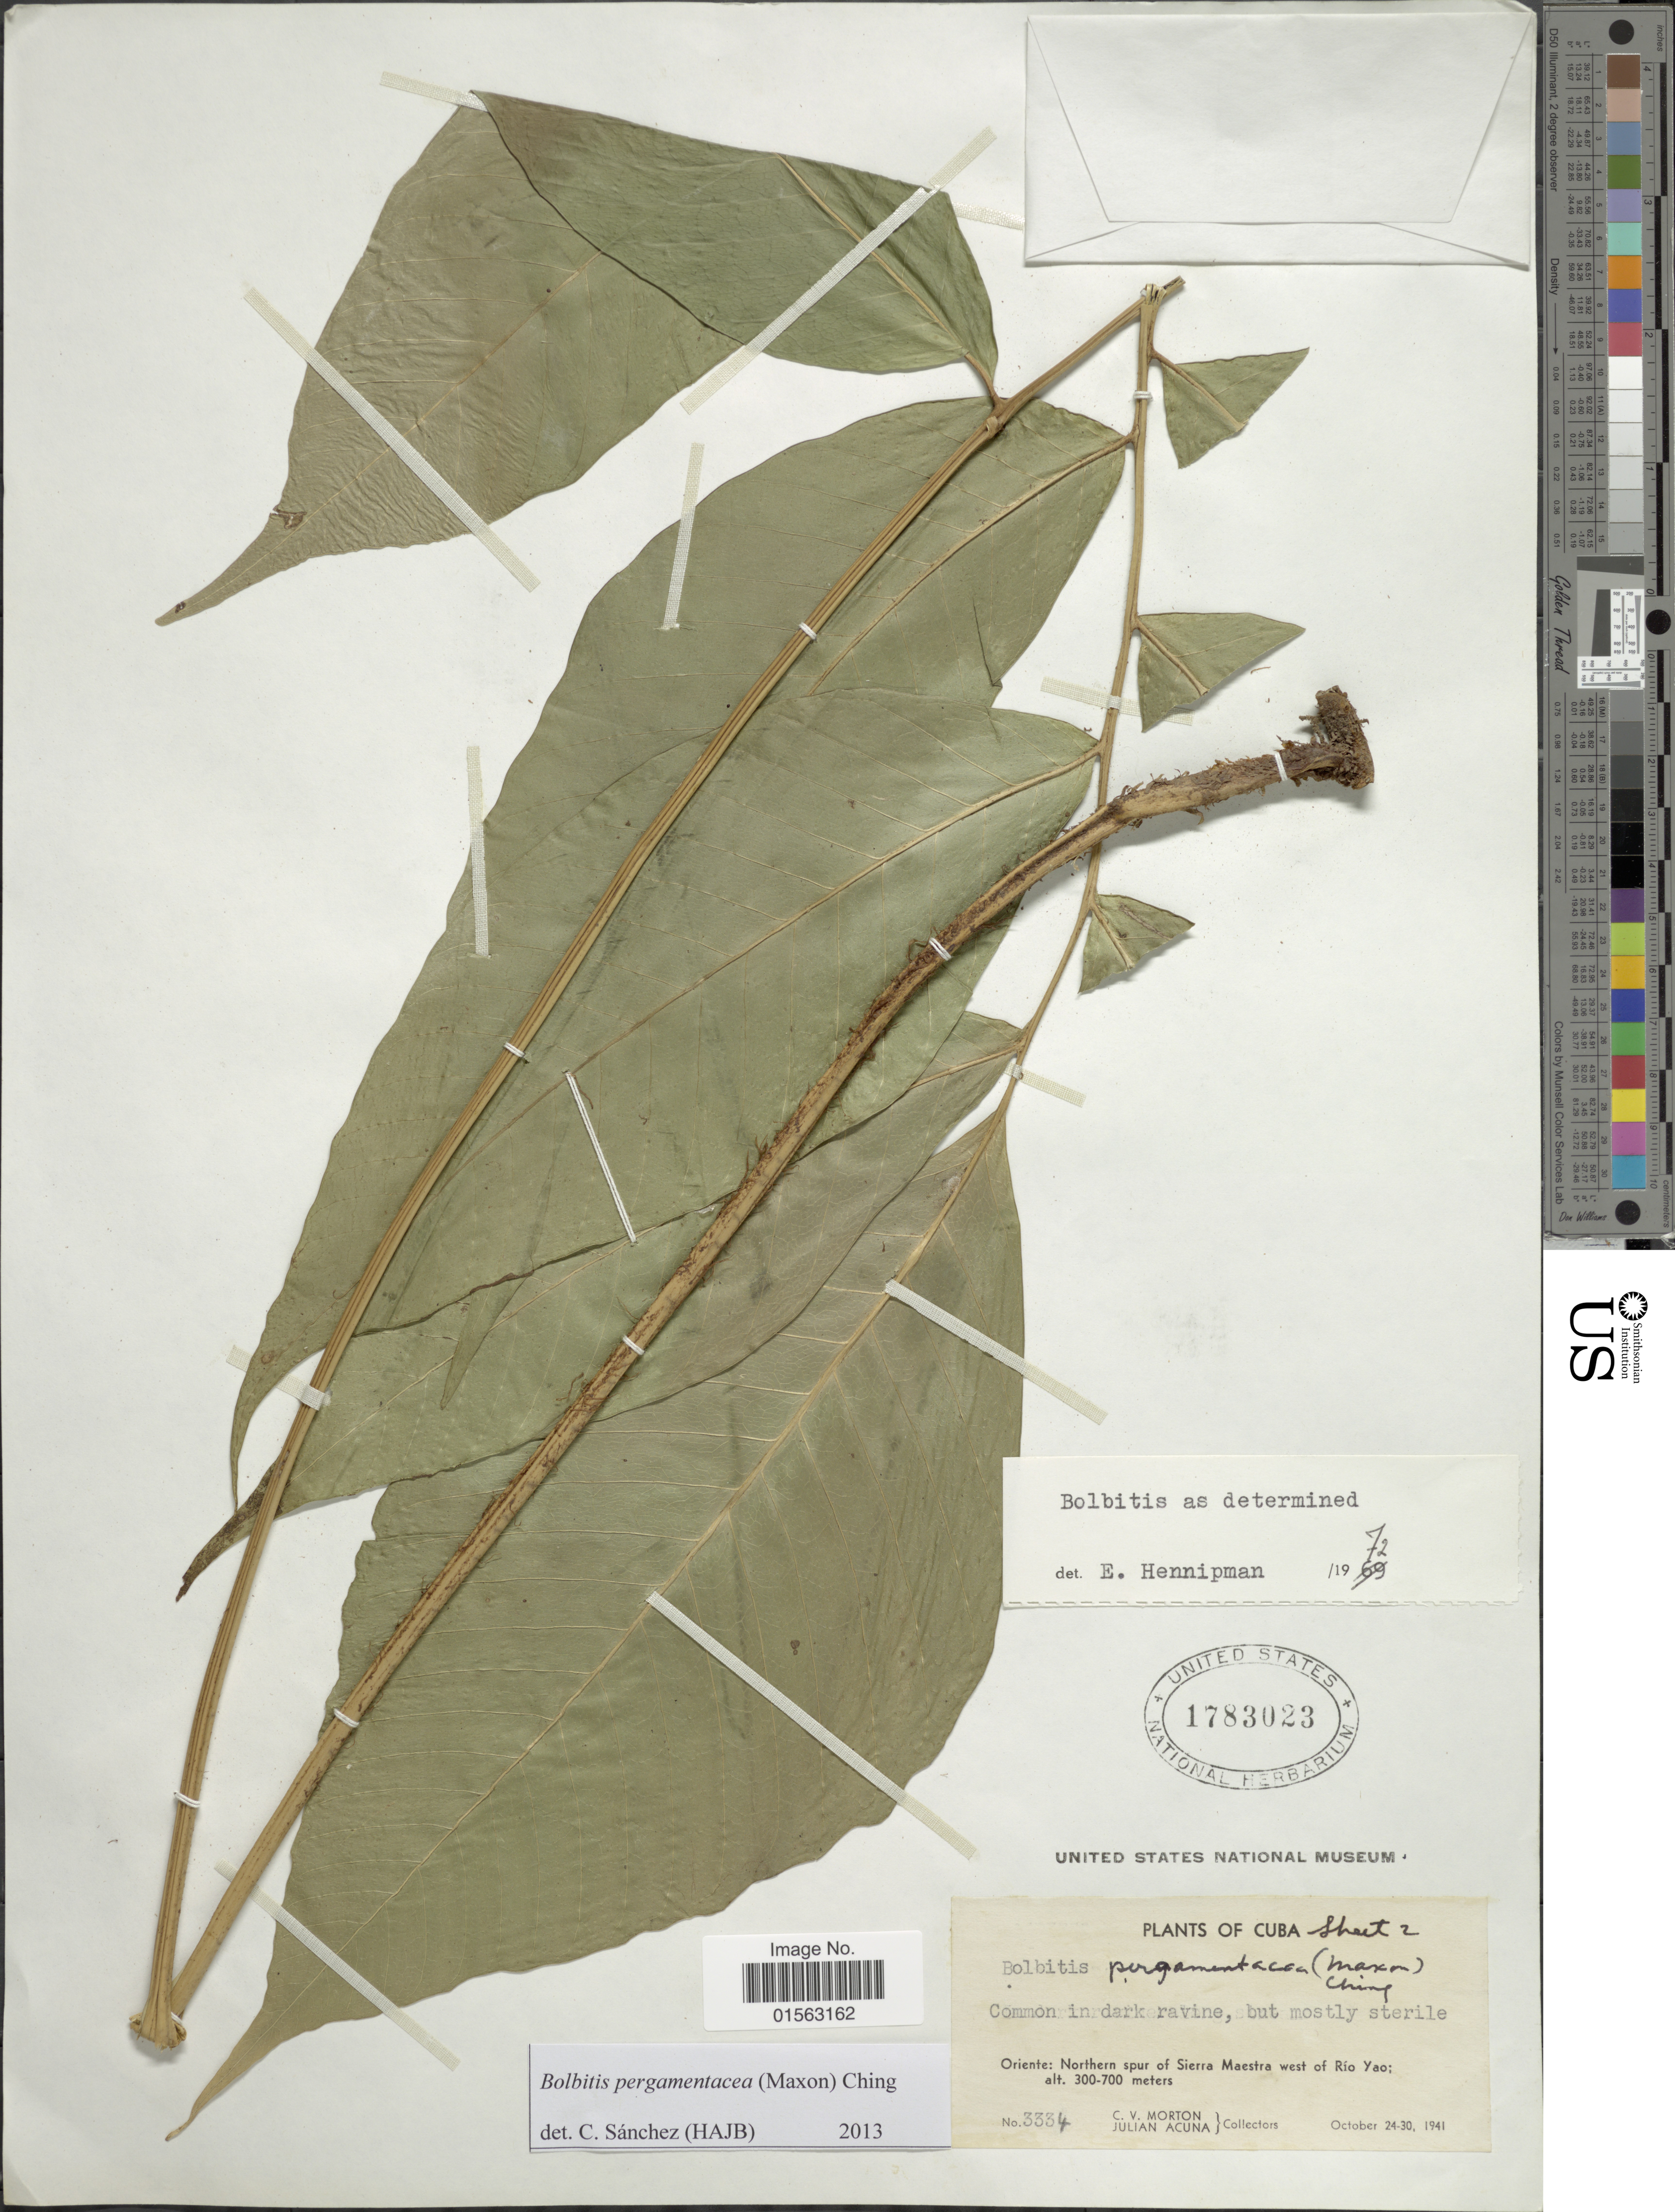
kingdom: Plantae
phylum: Tracheophyta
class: Polypodiopsida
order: Polypodiales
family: Dryopteridaceae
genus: Mickelia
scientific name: Mickelia pergamentacea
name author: (Maxon) R.C. Moran et al.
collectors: C. V. Morton & J. B. Acuña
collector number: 3334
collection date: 1941-10-24/1941-10-30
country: Cuba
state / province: Oriente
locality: Cuba, Northern spur of Sierra Maestra west of Río Yao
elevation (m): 300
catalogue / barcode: US 1783023